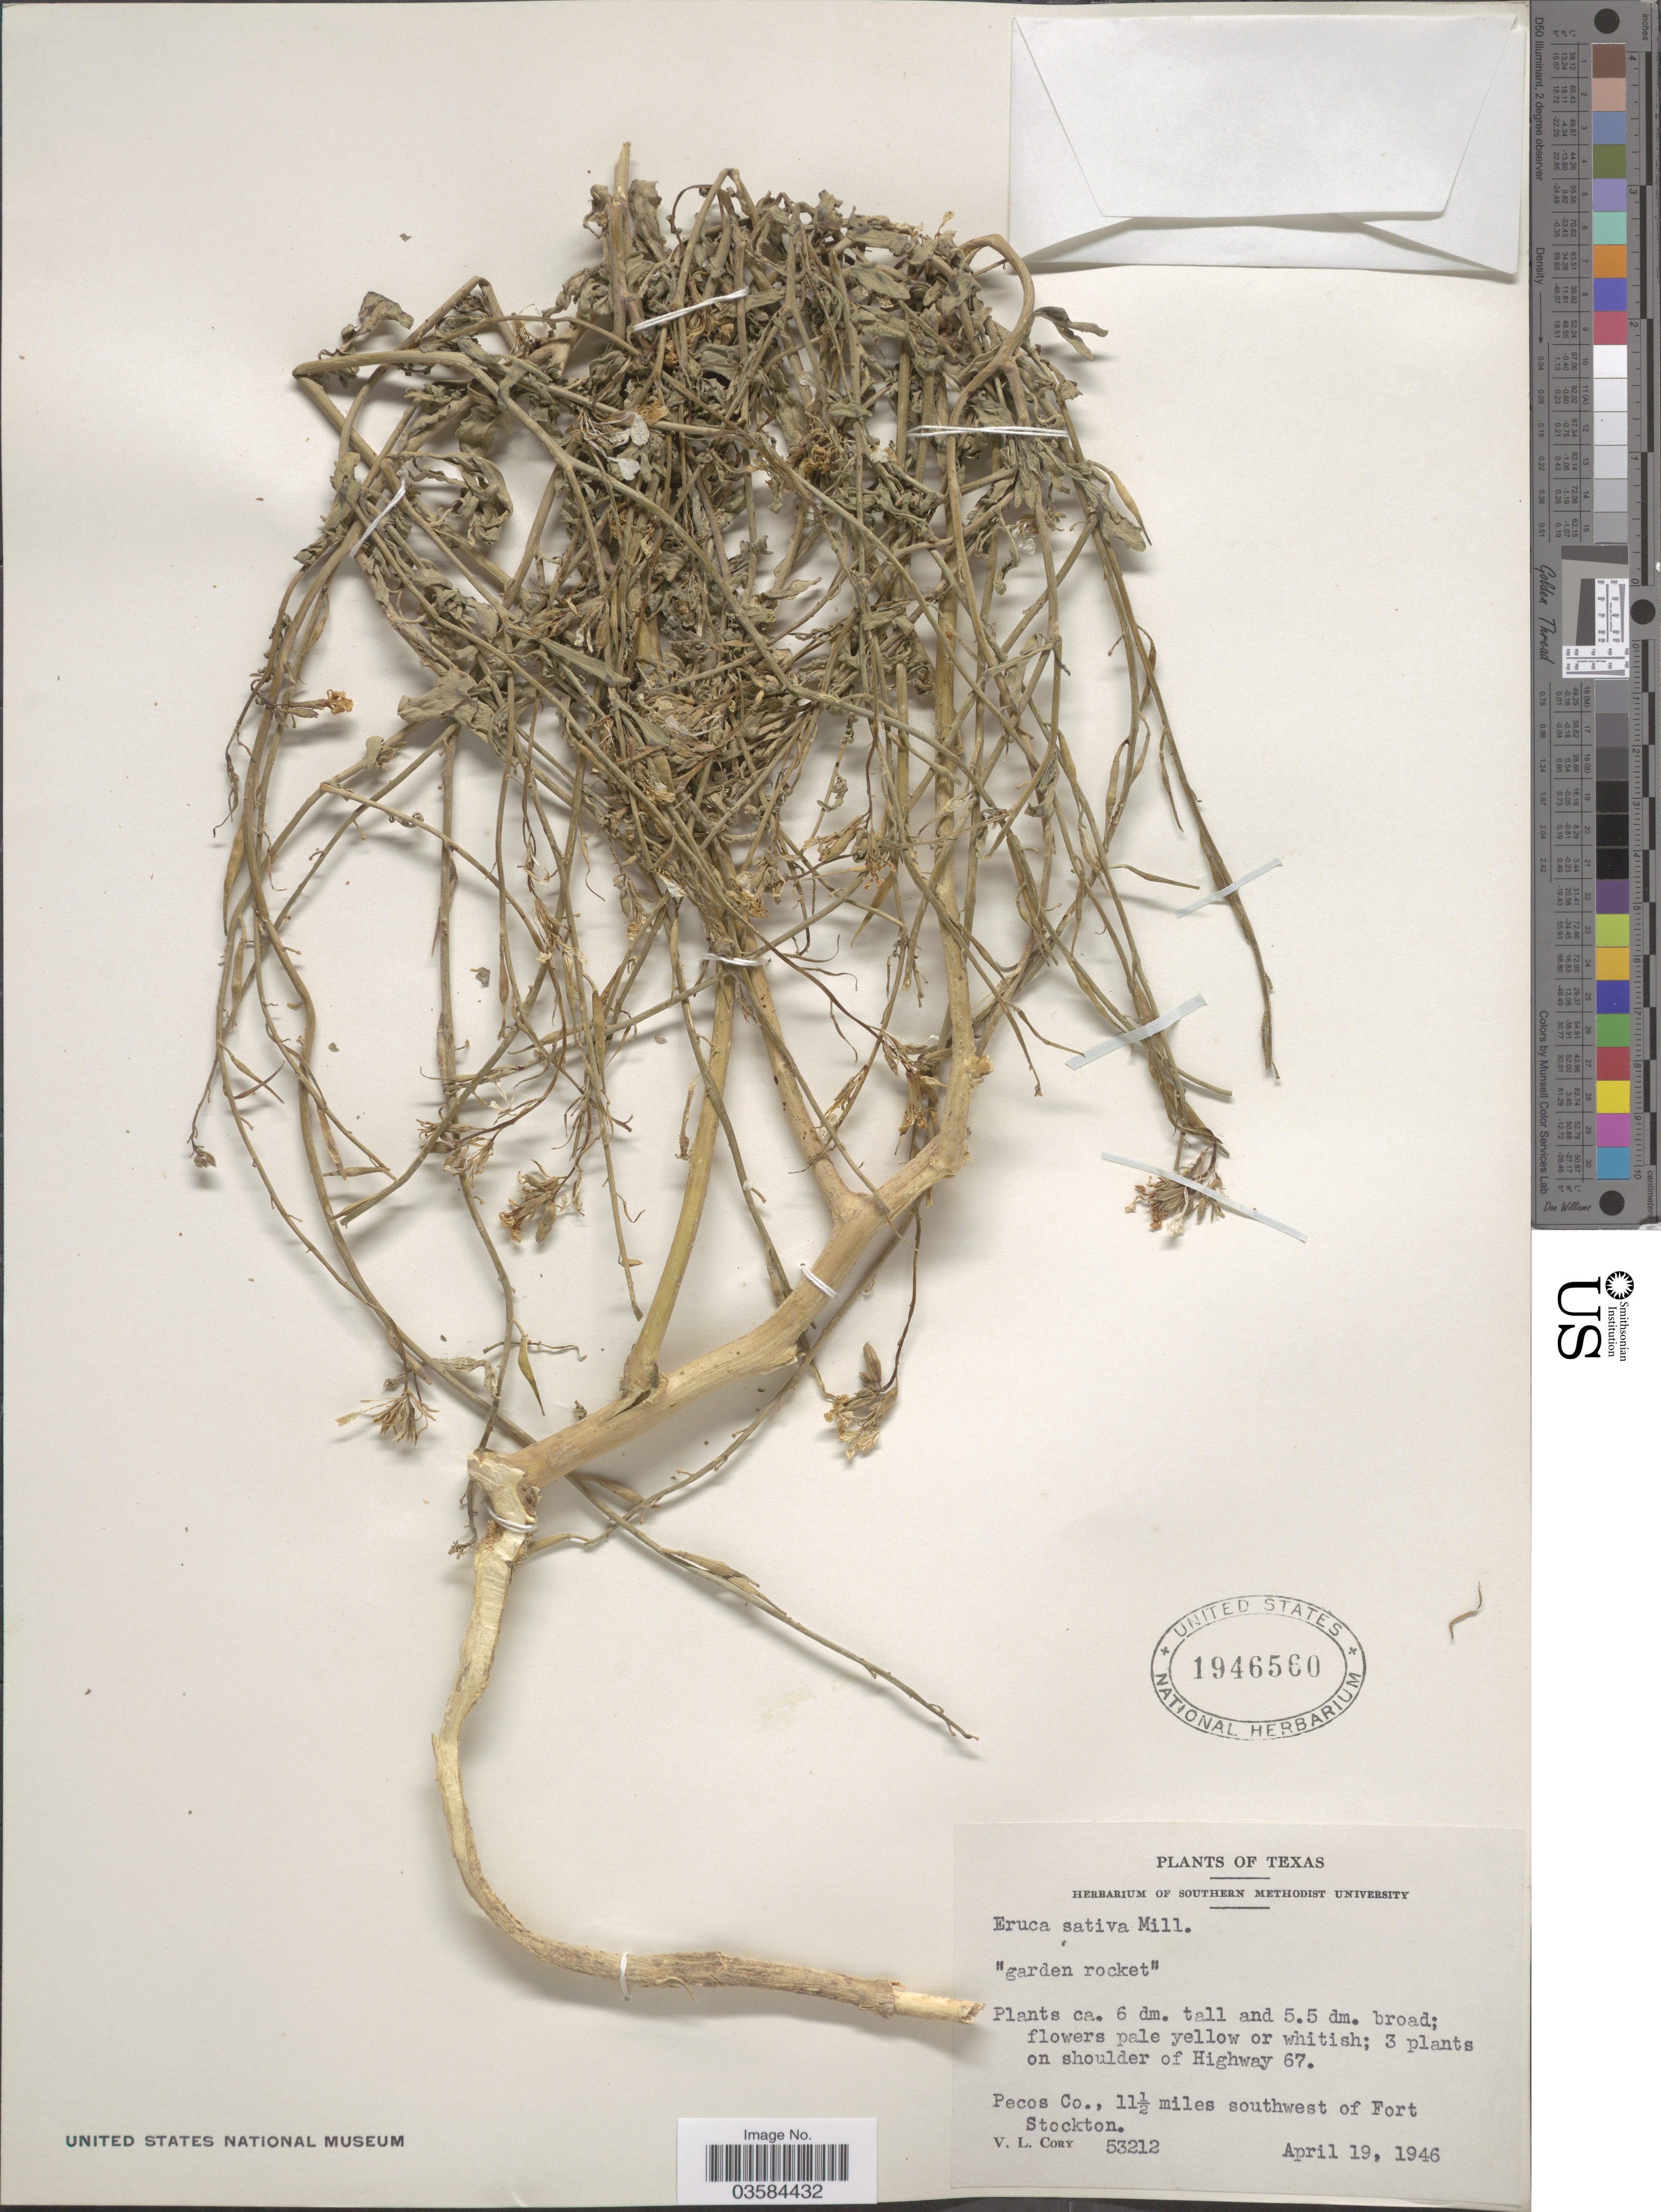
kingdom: Plantae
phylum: Tracheophyta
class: Magnoliopsida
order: Brassicales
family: Brassicaceae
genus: Eruca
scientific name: Eruca sativa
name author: Mill.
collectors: V. Cory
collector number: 53212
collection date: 1946-04-19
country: United States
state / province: Texas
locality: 3 plants on shoulder of Highway 67. Pecos Co., 11½ miles southwest of Fort Stockton.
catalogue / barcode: US 1946560